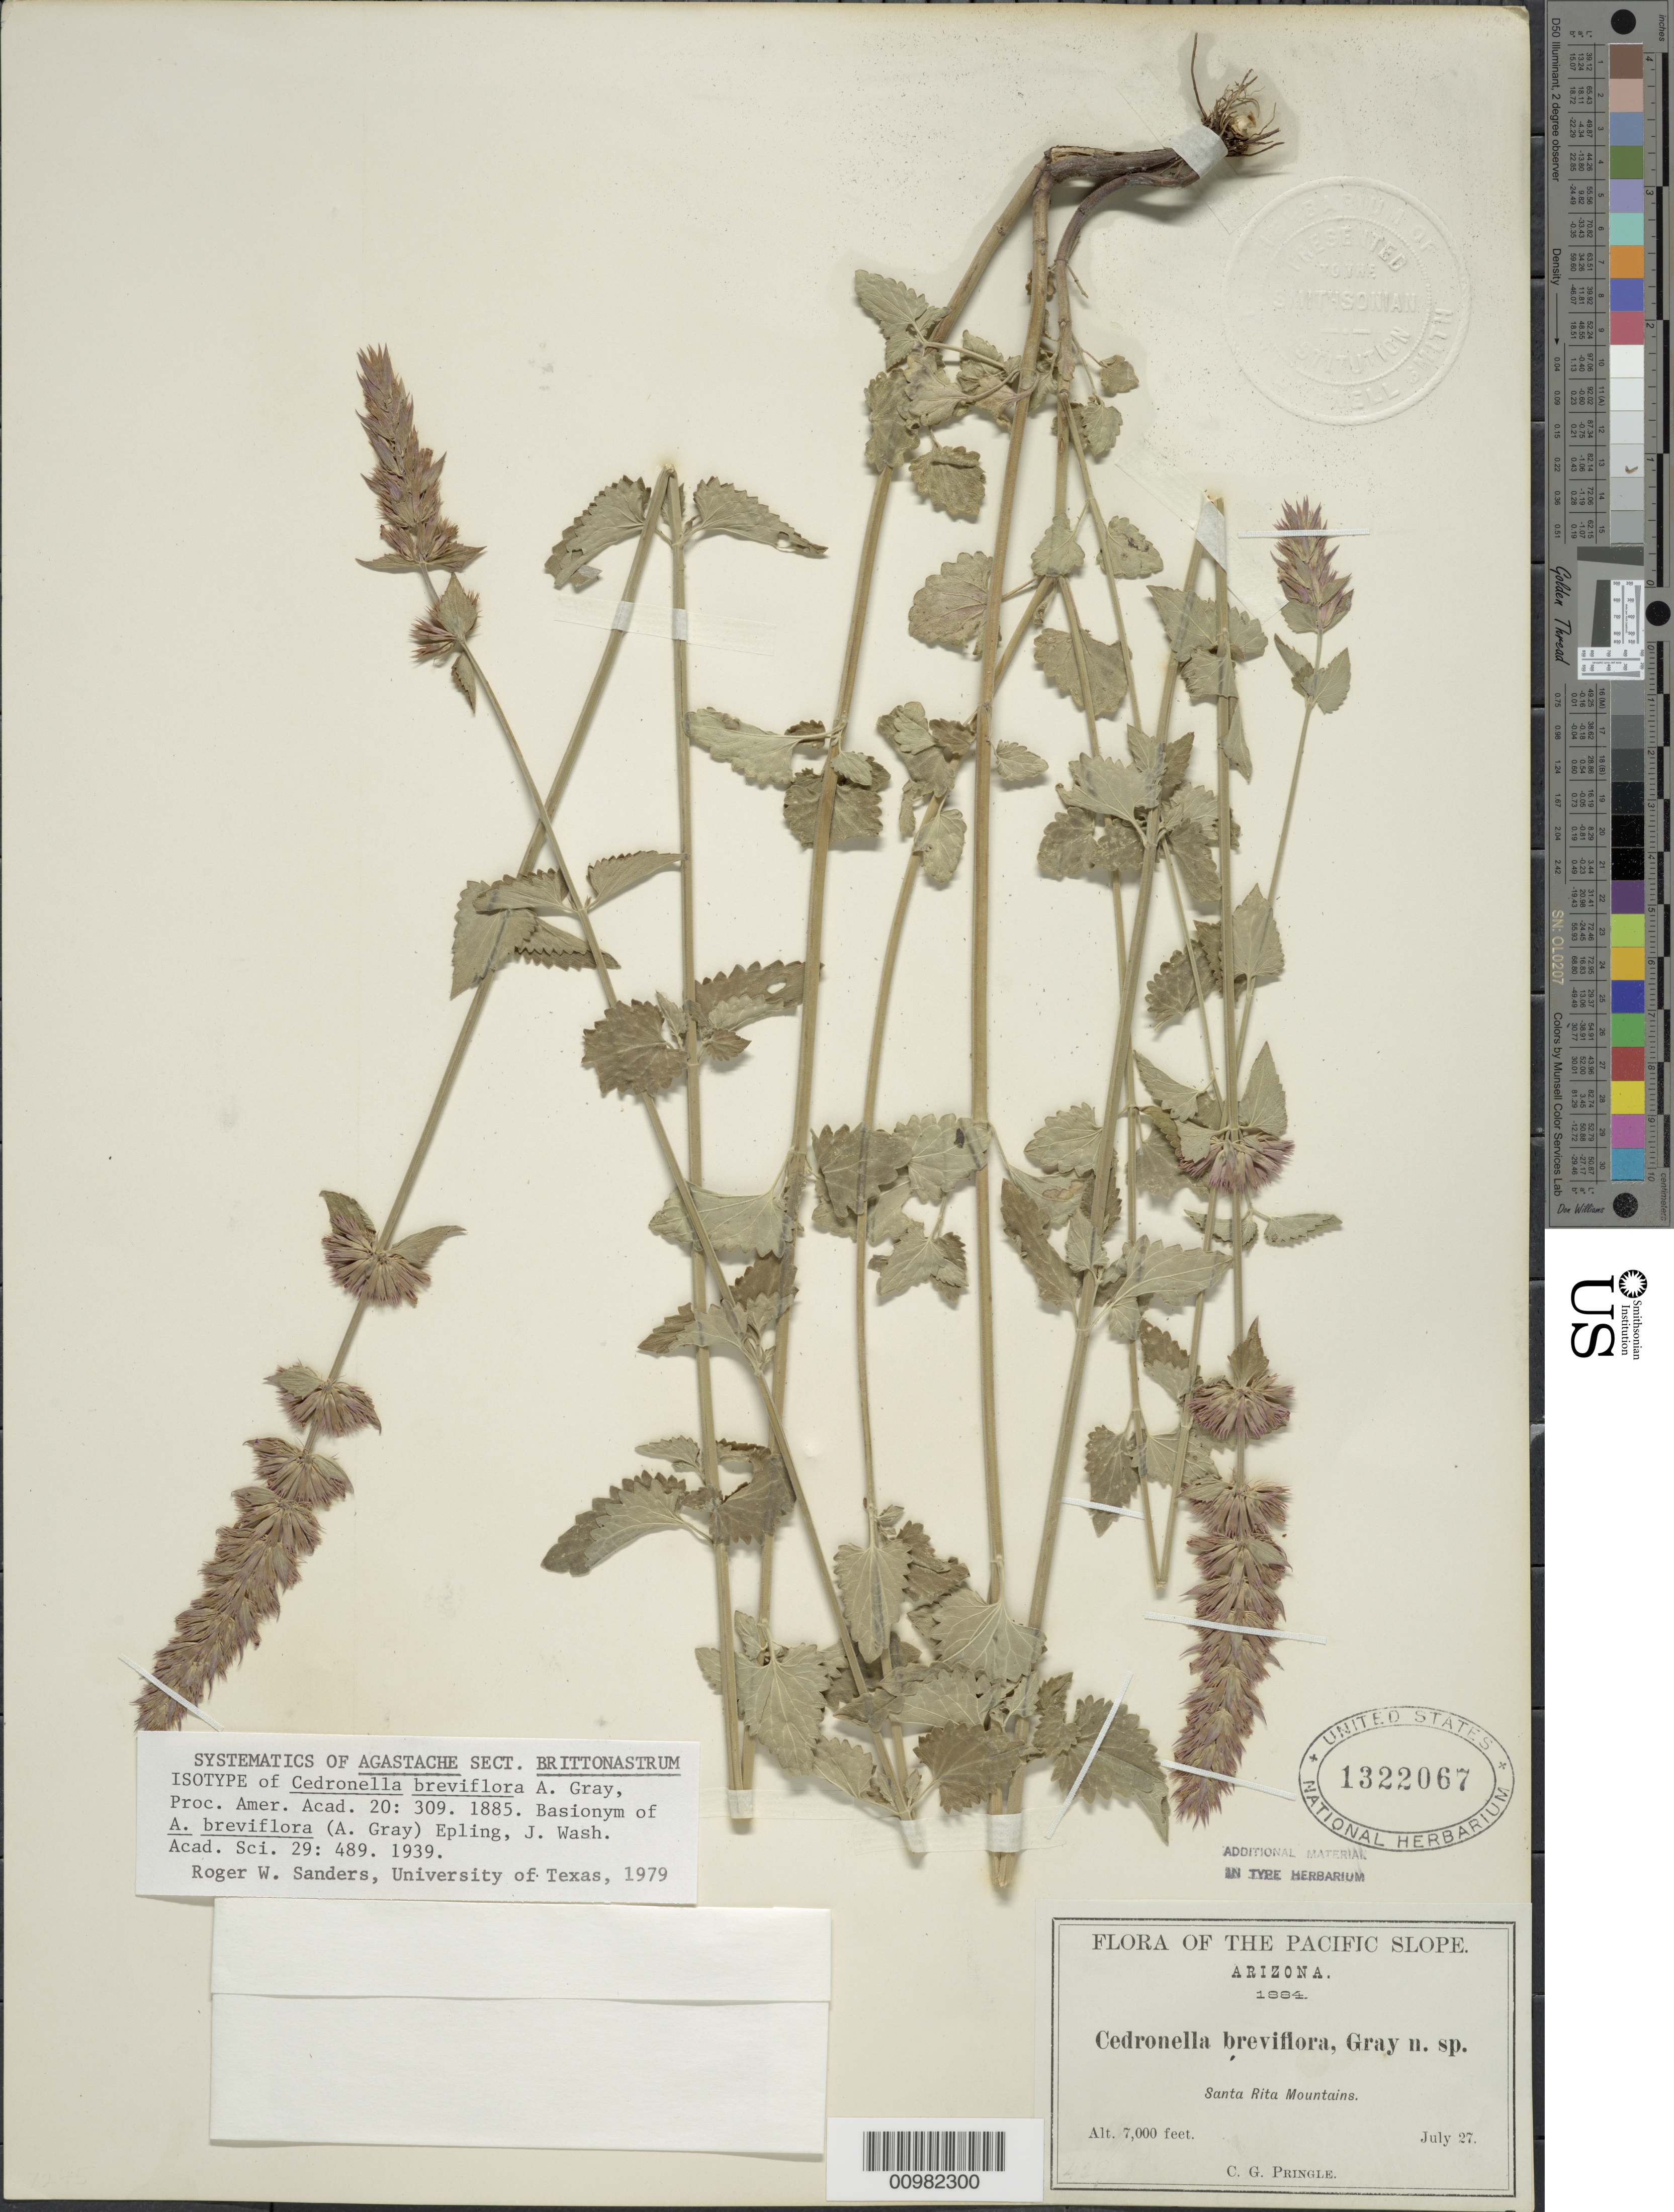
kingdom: Plantae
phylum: Tracheophyta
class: Magnoliopsida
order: Lamiales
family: Lamiaceae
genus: Agastache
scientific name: Agastache breviflora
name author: (A. Gray) Epling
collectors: C. G. Pringle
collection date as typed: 27 Jul 1884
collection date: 1884-07-27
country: United States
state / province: Arizona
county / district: Santa Cruz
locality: Santa Rita Mts.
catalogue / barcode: US 1322067